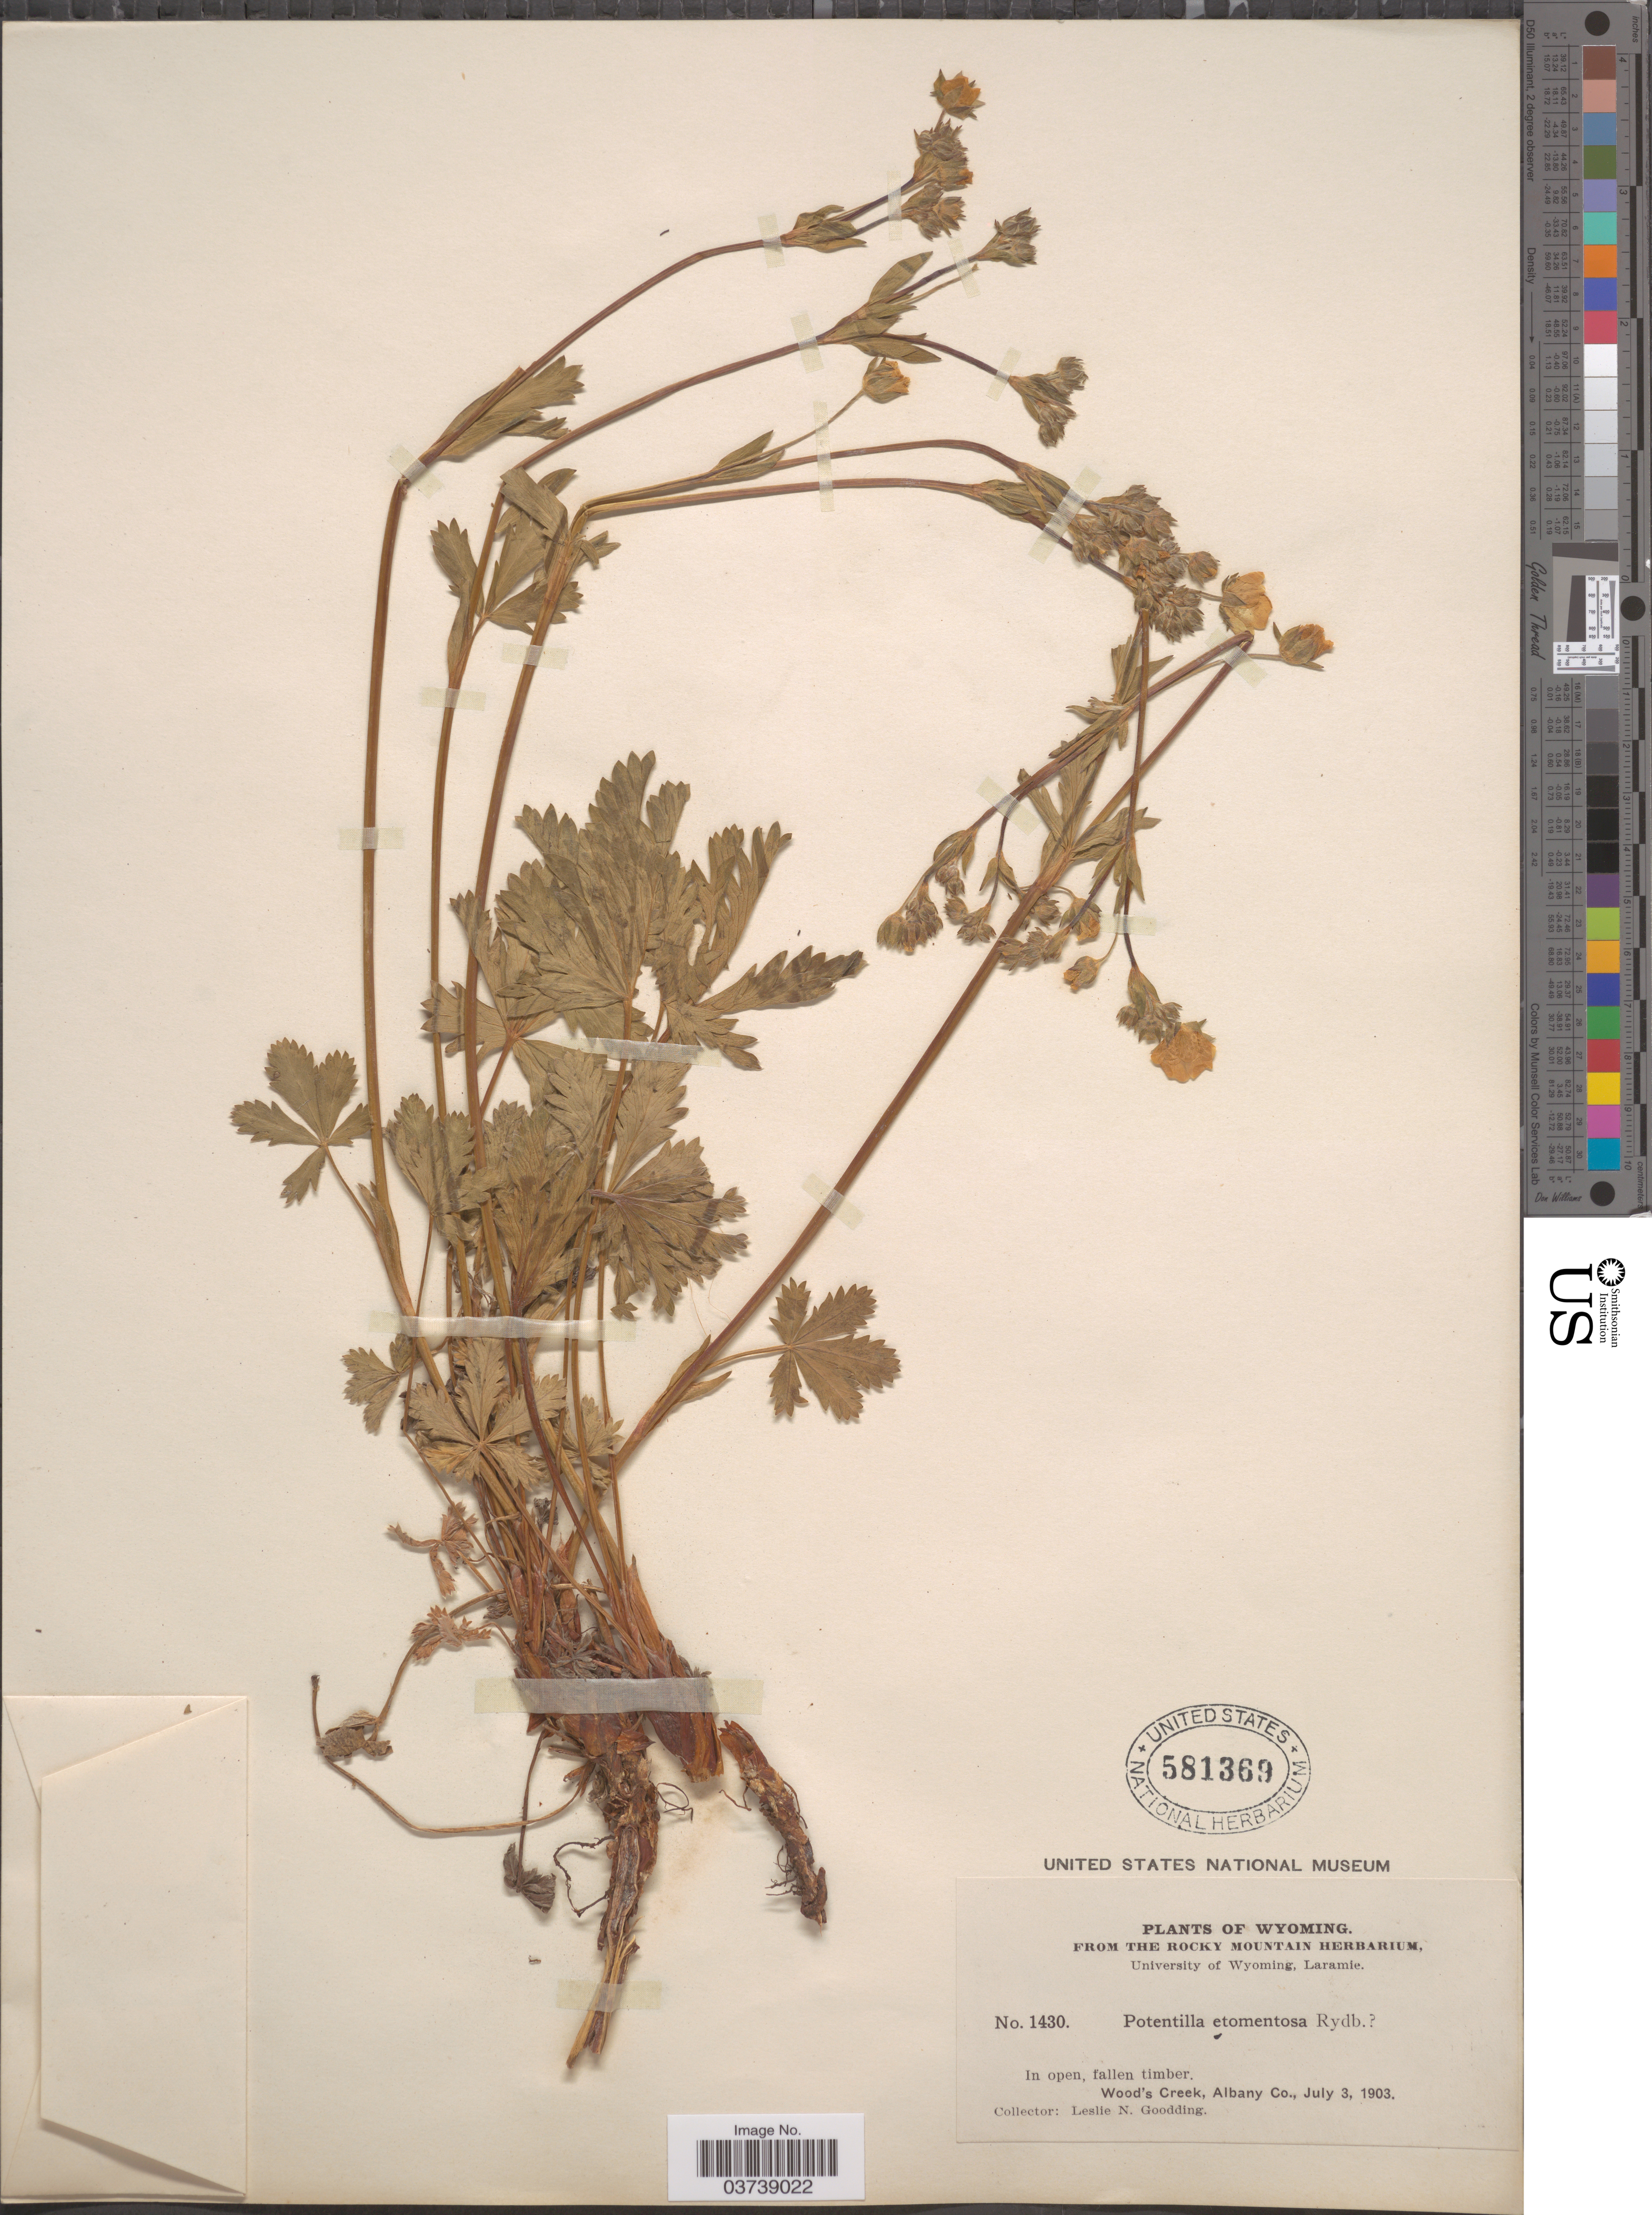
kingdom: Plantae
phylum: Tracheophyta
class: Magnoliopsida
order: Rosales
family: Rosaceae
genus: Potentilla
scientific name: Potentilla diversifolia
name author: Lehm.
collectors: L. N. Goodding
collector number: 1430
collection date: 1903-07-03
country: United States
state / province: Wyoming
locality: Wood's Creek, Albany Co.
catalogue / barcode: US 581369